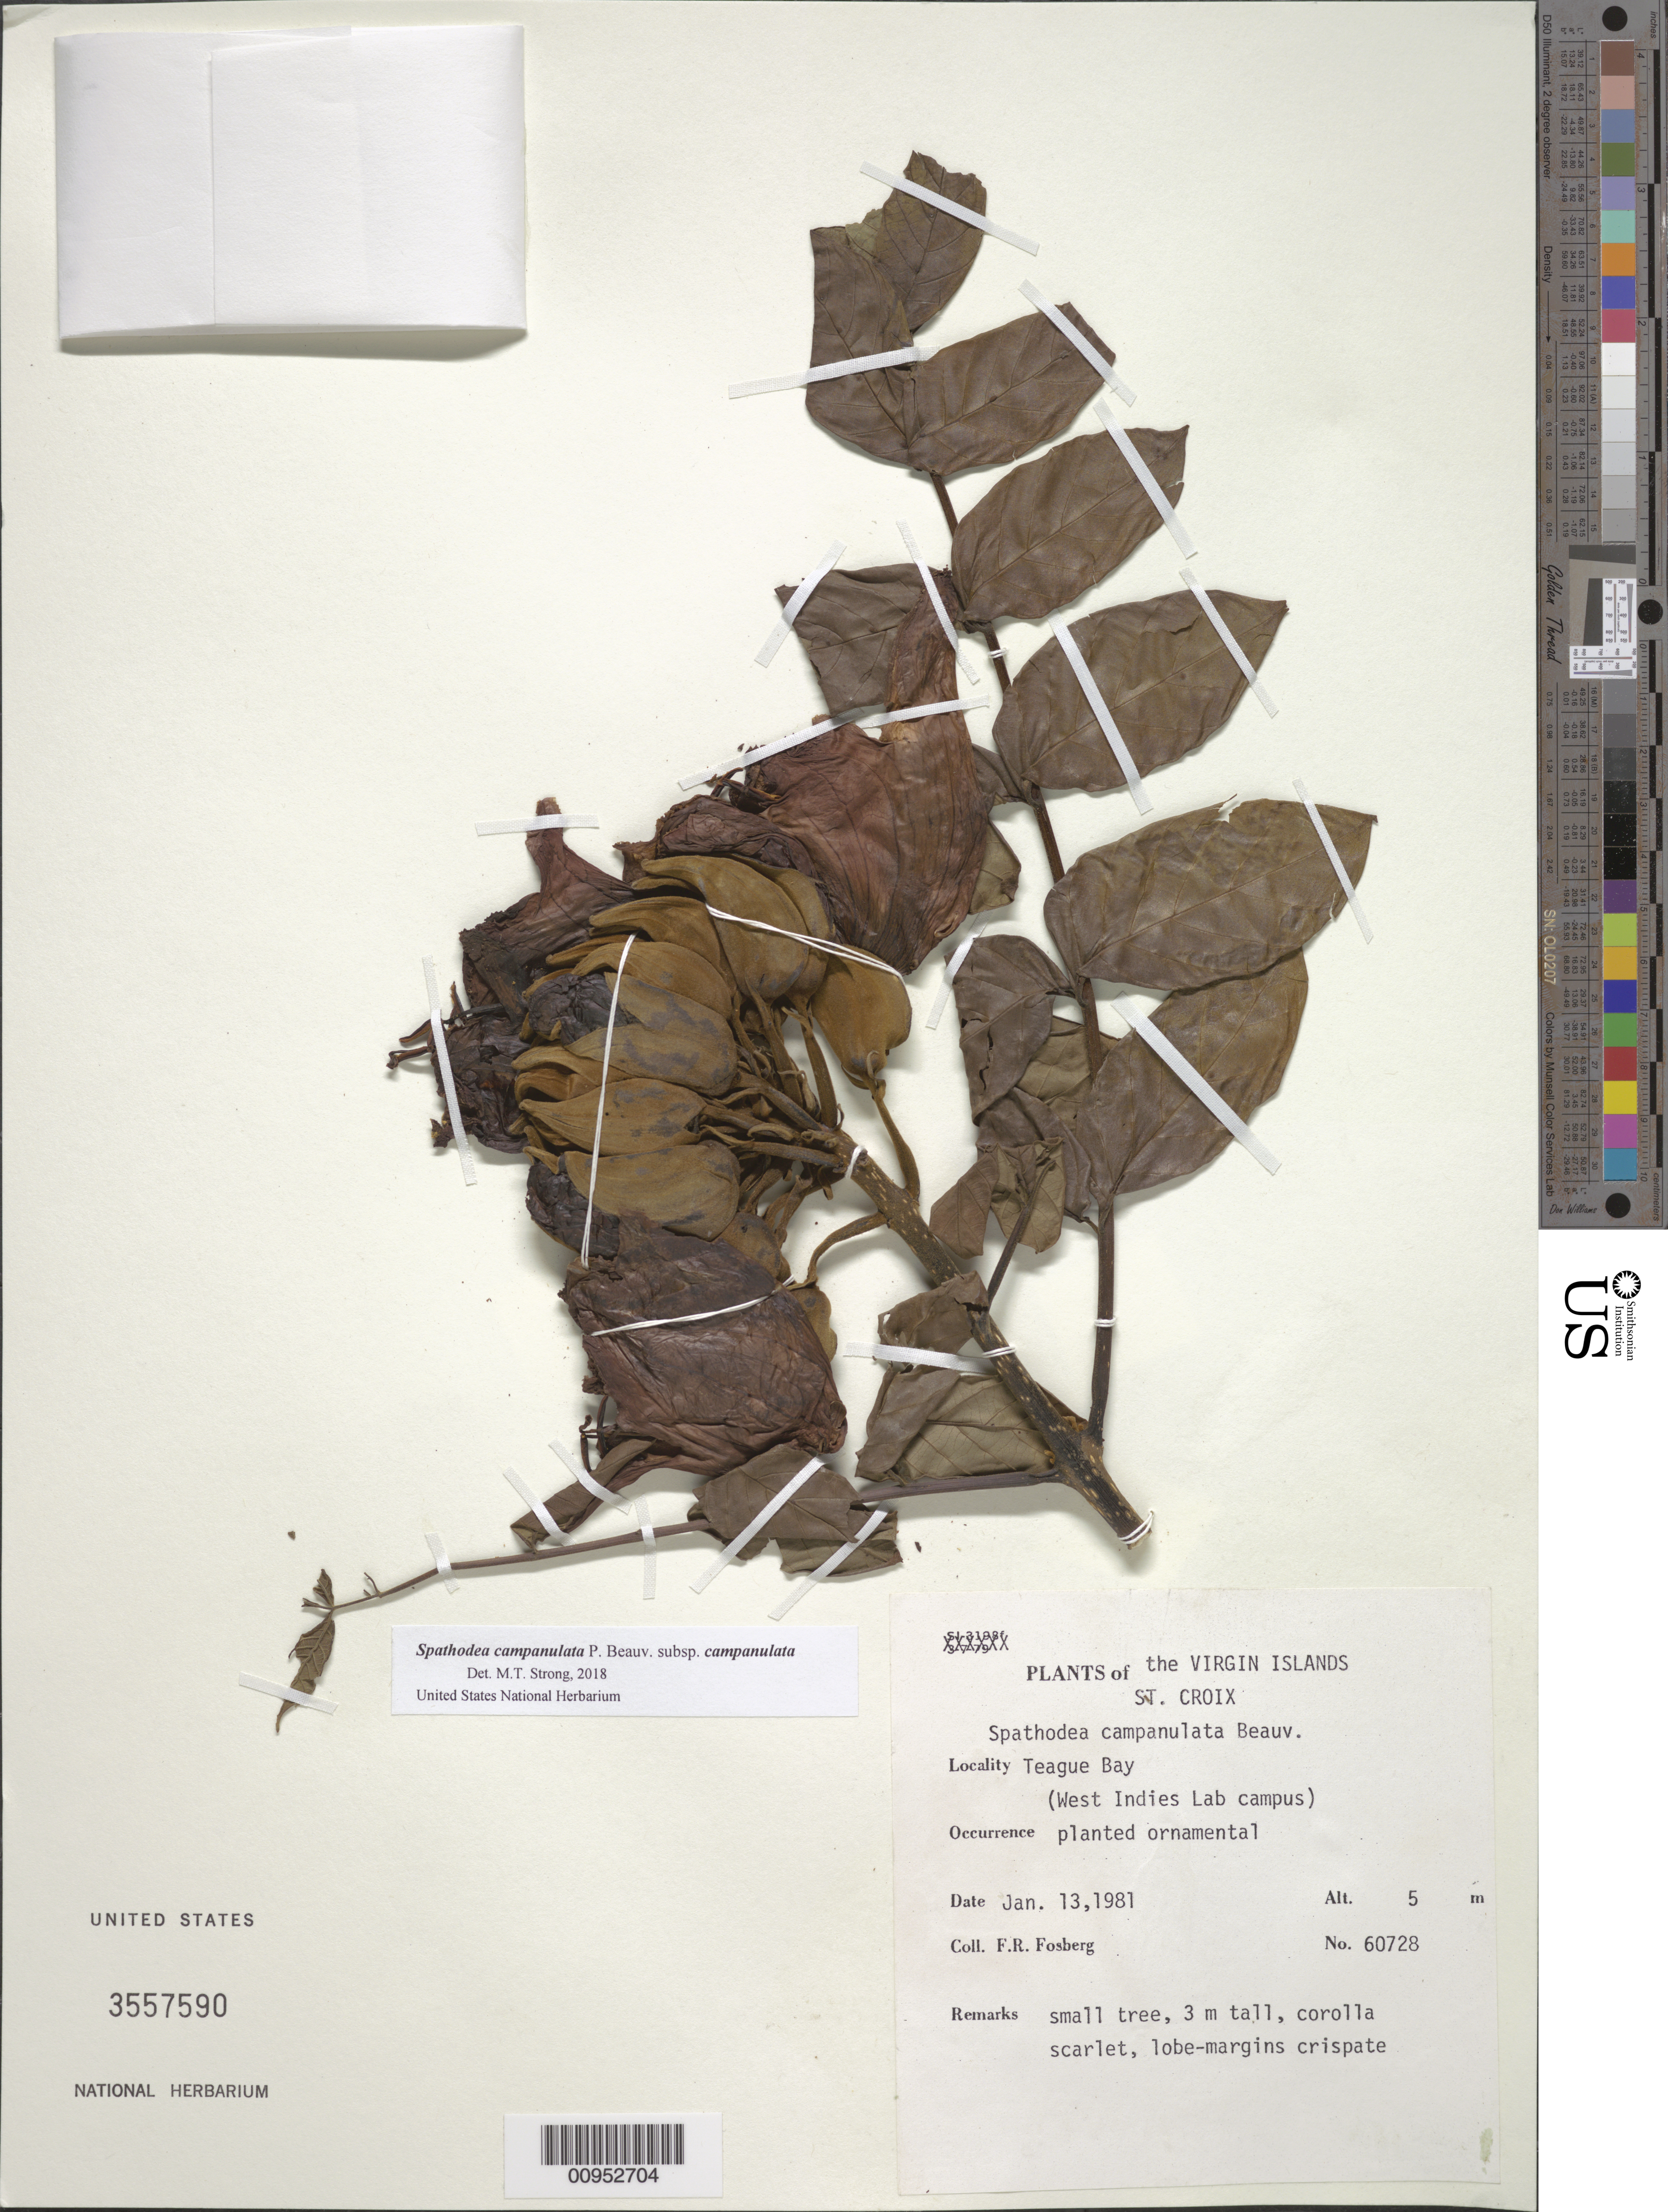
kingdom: Plantae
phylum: Tracheophyta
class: Magnoliopsida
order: Lamiales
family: Bignoniaceae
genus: Spathodea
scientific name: Spathodea campanulata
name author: P. Beauv.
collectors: F. R. Fosberg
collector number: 60728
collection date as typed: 13 Jan 1981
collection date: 1981-01-13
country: U.S. Virgin Islands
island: St. Croix I.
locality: Teague Bay (West Indies Lab campus)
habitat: Planted ornamental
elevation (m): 5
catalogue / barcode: US 3557590